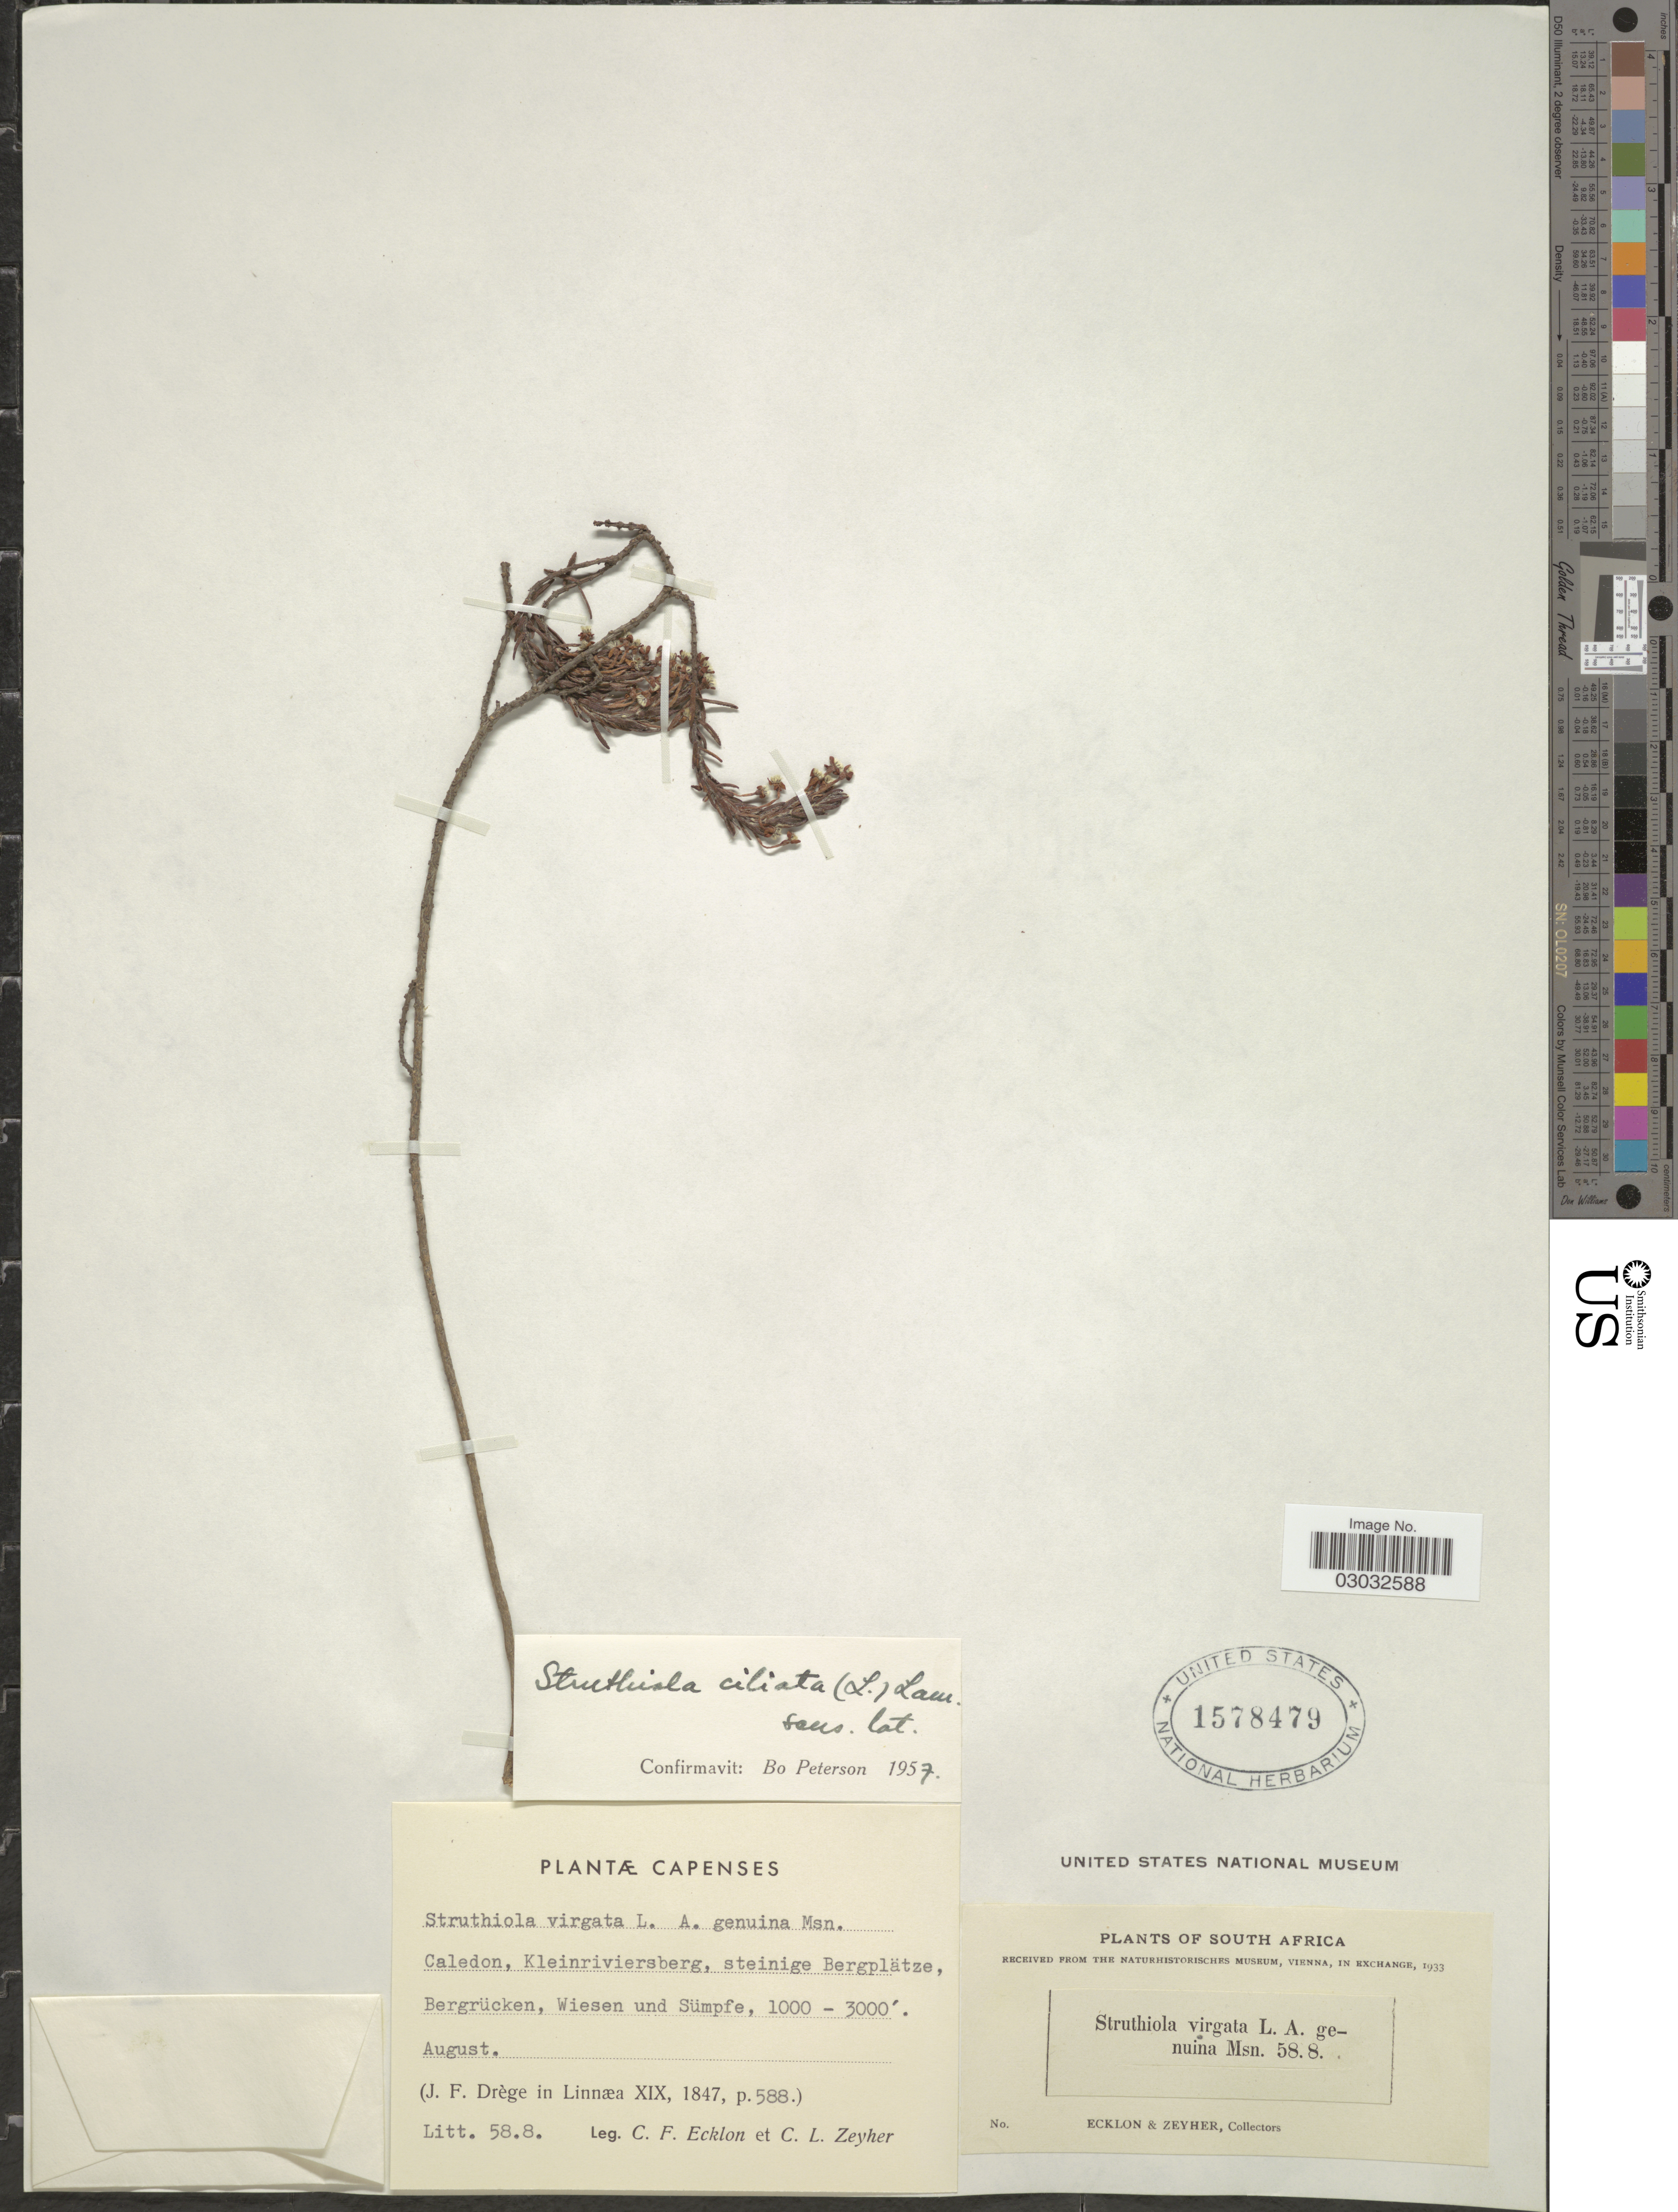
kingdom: Plantae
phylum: Tracheophyta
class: Magnoliopsida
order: Malvales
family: Thymelaeaceae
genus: Struthiola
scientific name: Struthiola ciliata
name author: (L.) Lam.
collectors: C. F. Ecklon & C. Zeyher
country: South Africa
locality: Capenses. Caledon, Kleinriviersberg.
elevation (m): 305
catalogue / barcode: US 1578479